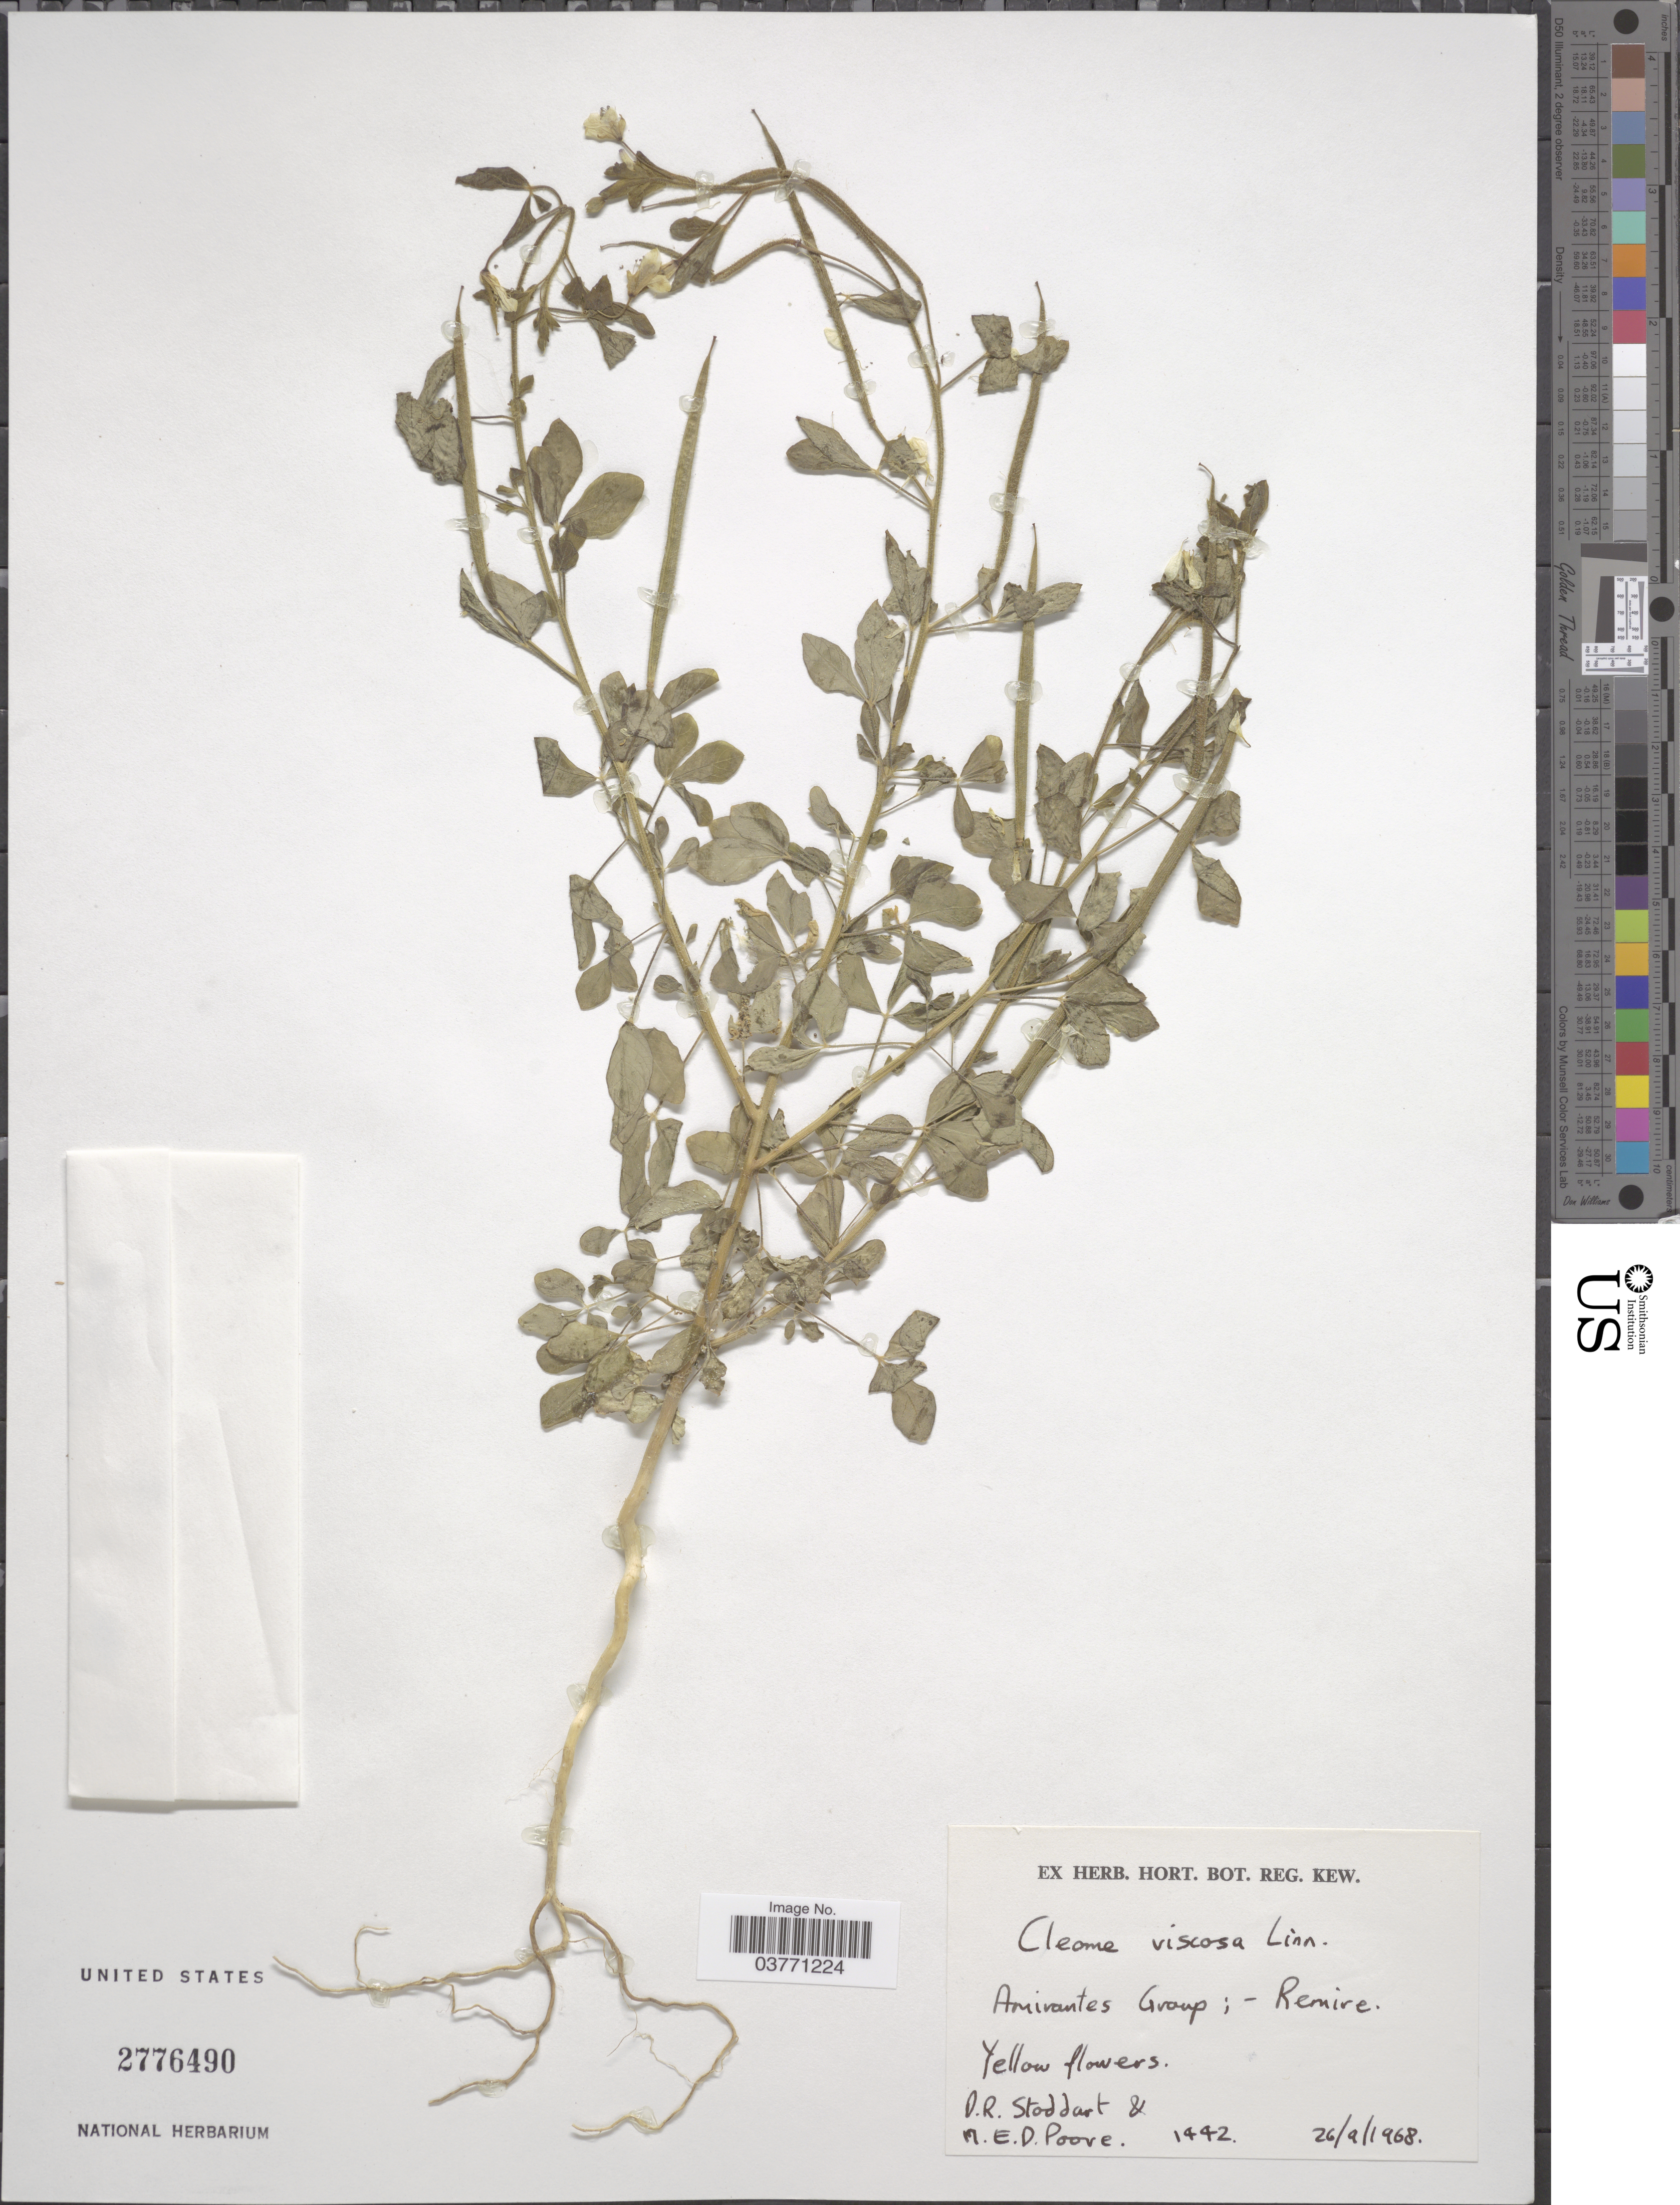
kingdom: Plantae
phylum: Tracheophyta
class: Magnoliopsida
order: Brassicales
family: Cleomaceae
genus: Arivela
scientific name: Arivela viscosa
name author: (L.) Raf.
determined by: Strong, M. T., (US), Smithsonian Institution - National Museum of Natural History (UNITED STATES)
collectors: D. R. Stoddart & M. E. D. Poore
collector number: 1442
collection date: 1968-09-26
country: Seychelles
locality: Amirantes Group; Remire.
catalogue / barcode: US 2776490